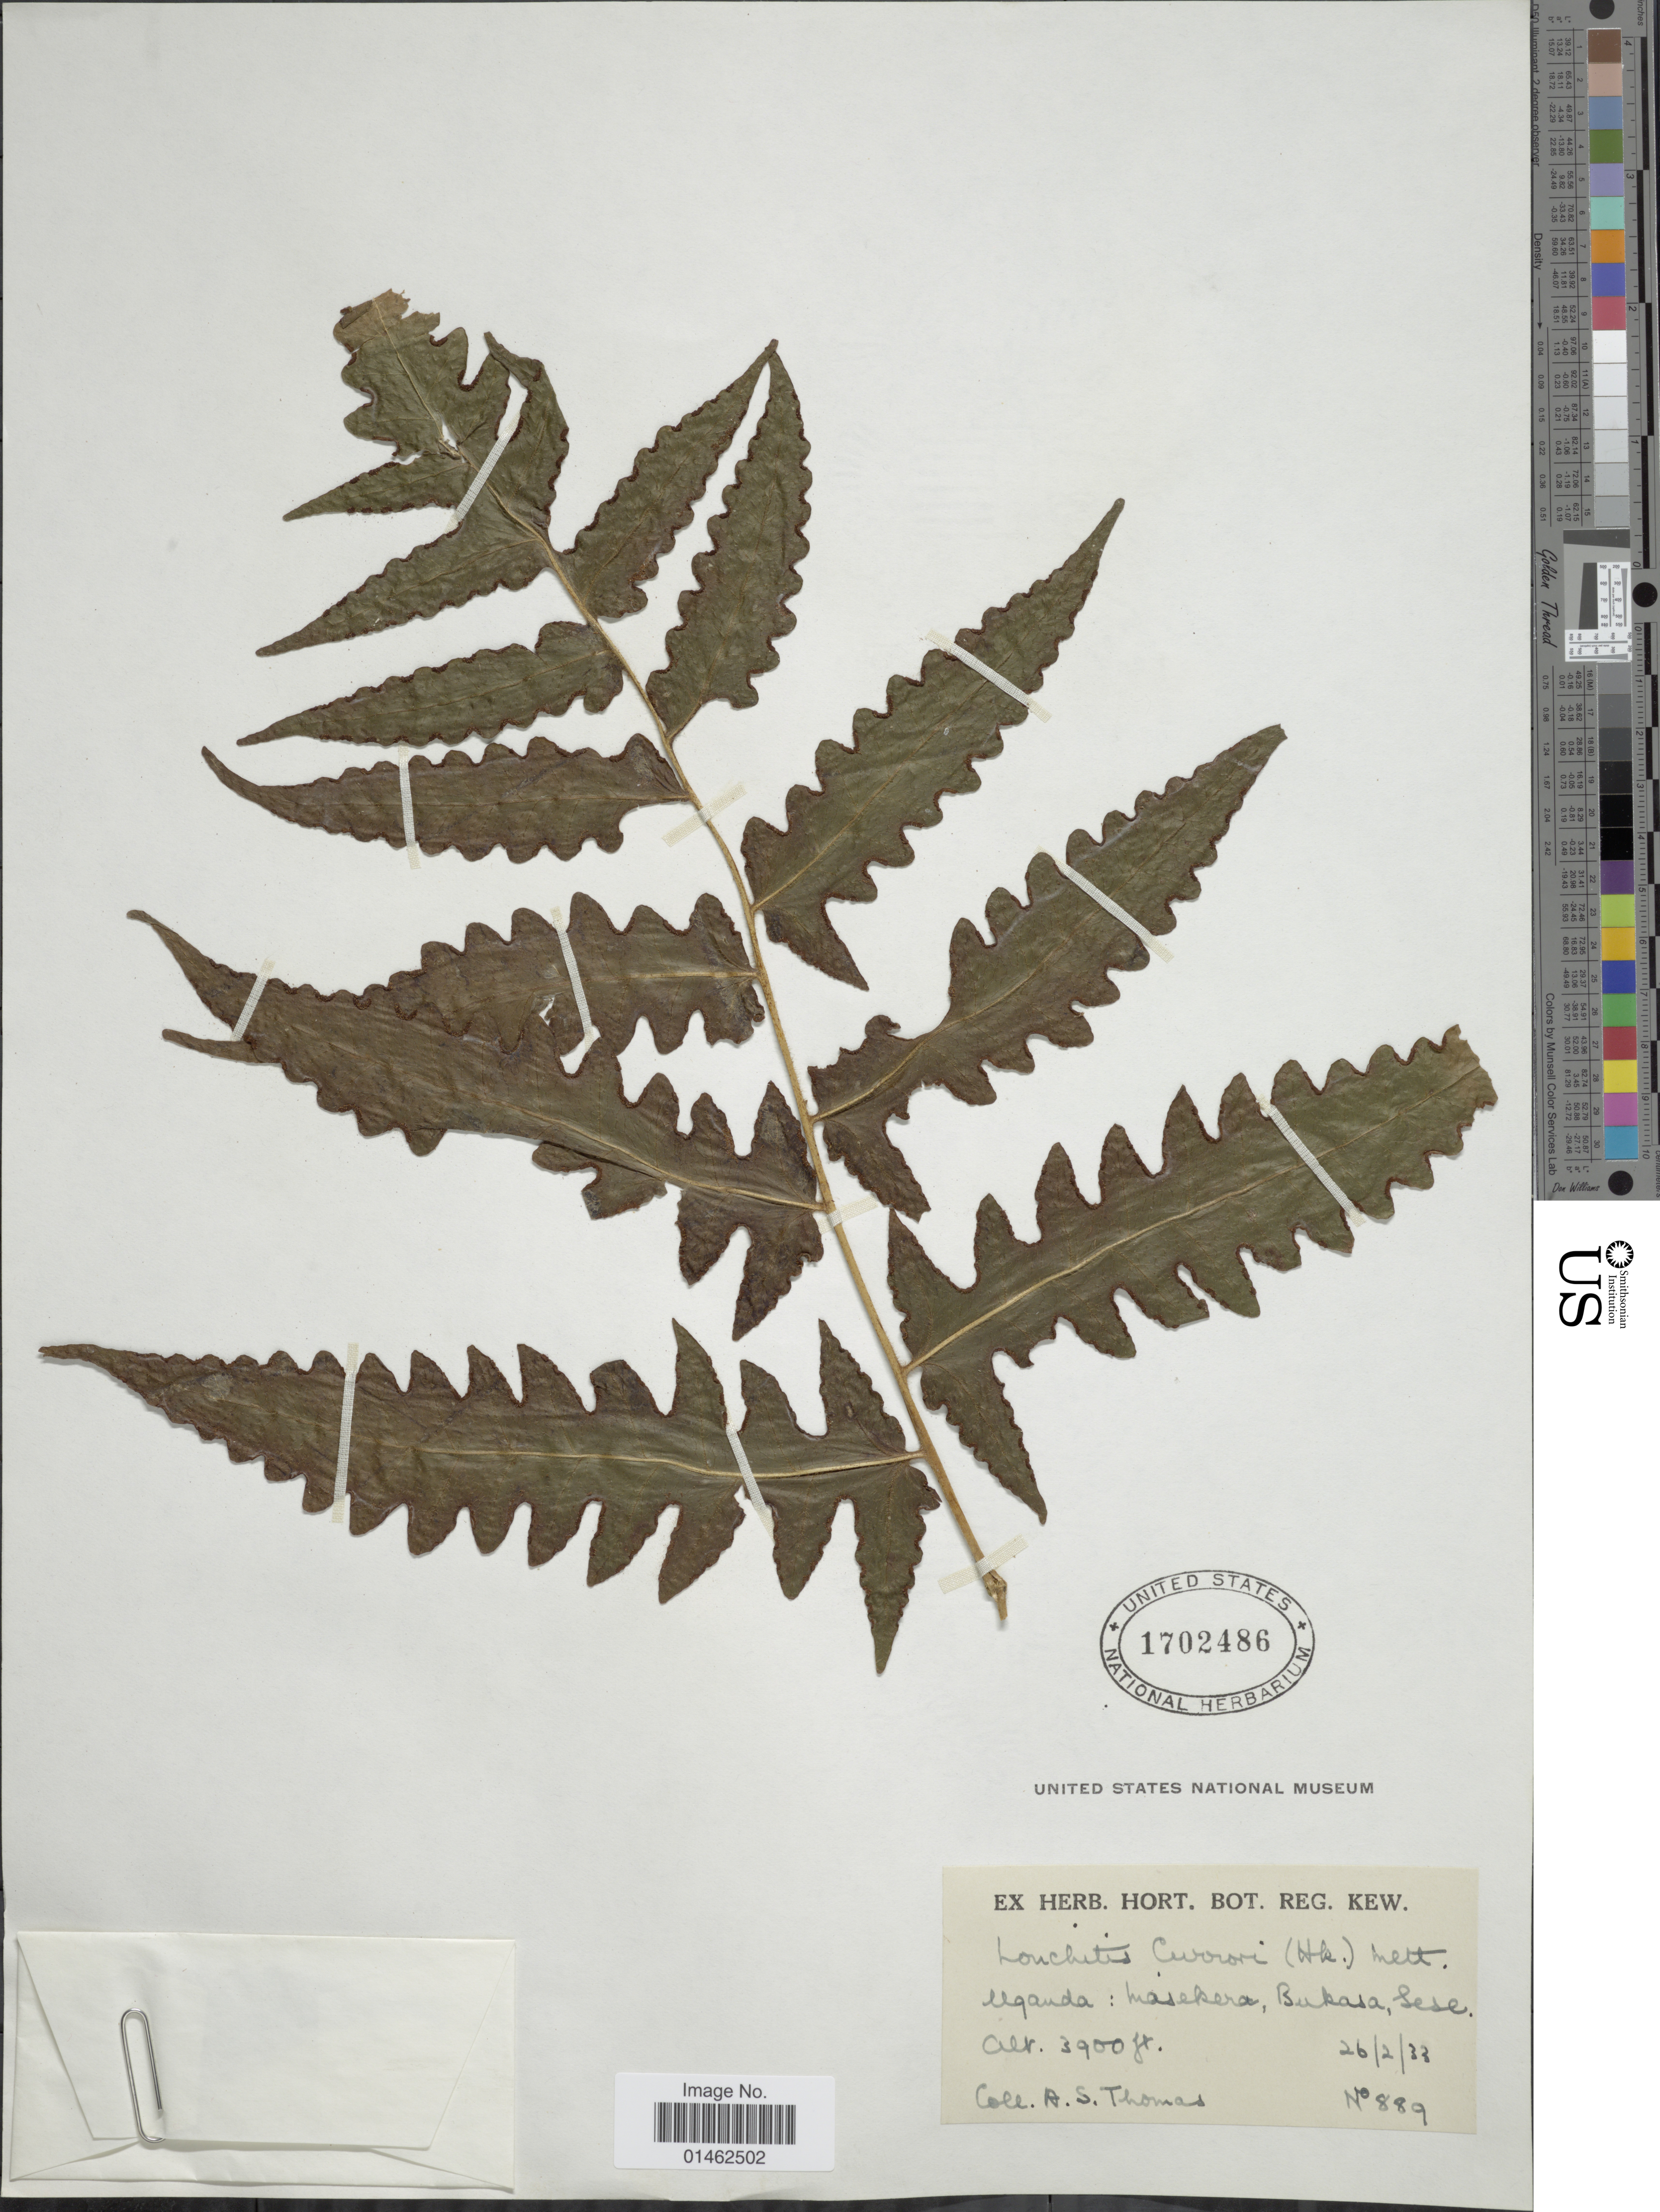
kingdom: Plantae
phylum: Tracheophyta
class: Polypodiopsida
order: Polypodiales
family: Dennstaedtiaceae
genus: Blotiella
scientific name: Blotiella currorii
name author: Hook.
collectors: A. Thomas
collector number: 889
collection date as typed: Transcribed d/m/y: 26/2/33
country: Uganda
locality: Masekera, Bukasa, Sese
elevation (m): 1189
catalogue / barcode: US 1702486